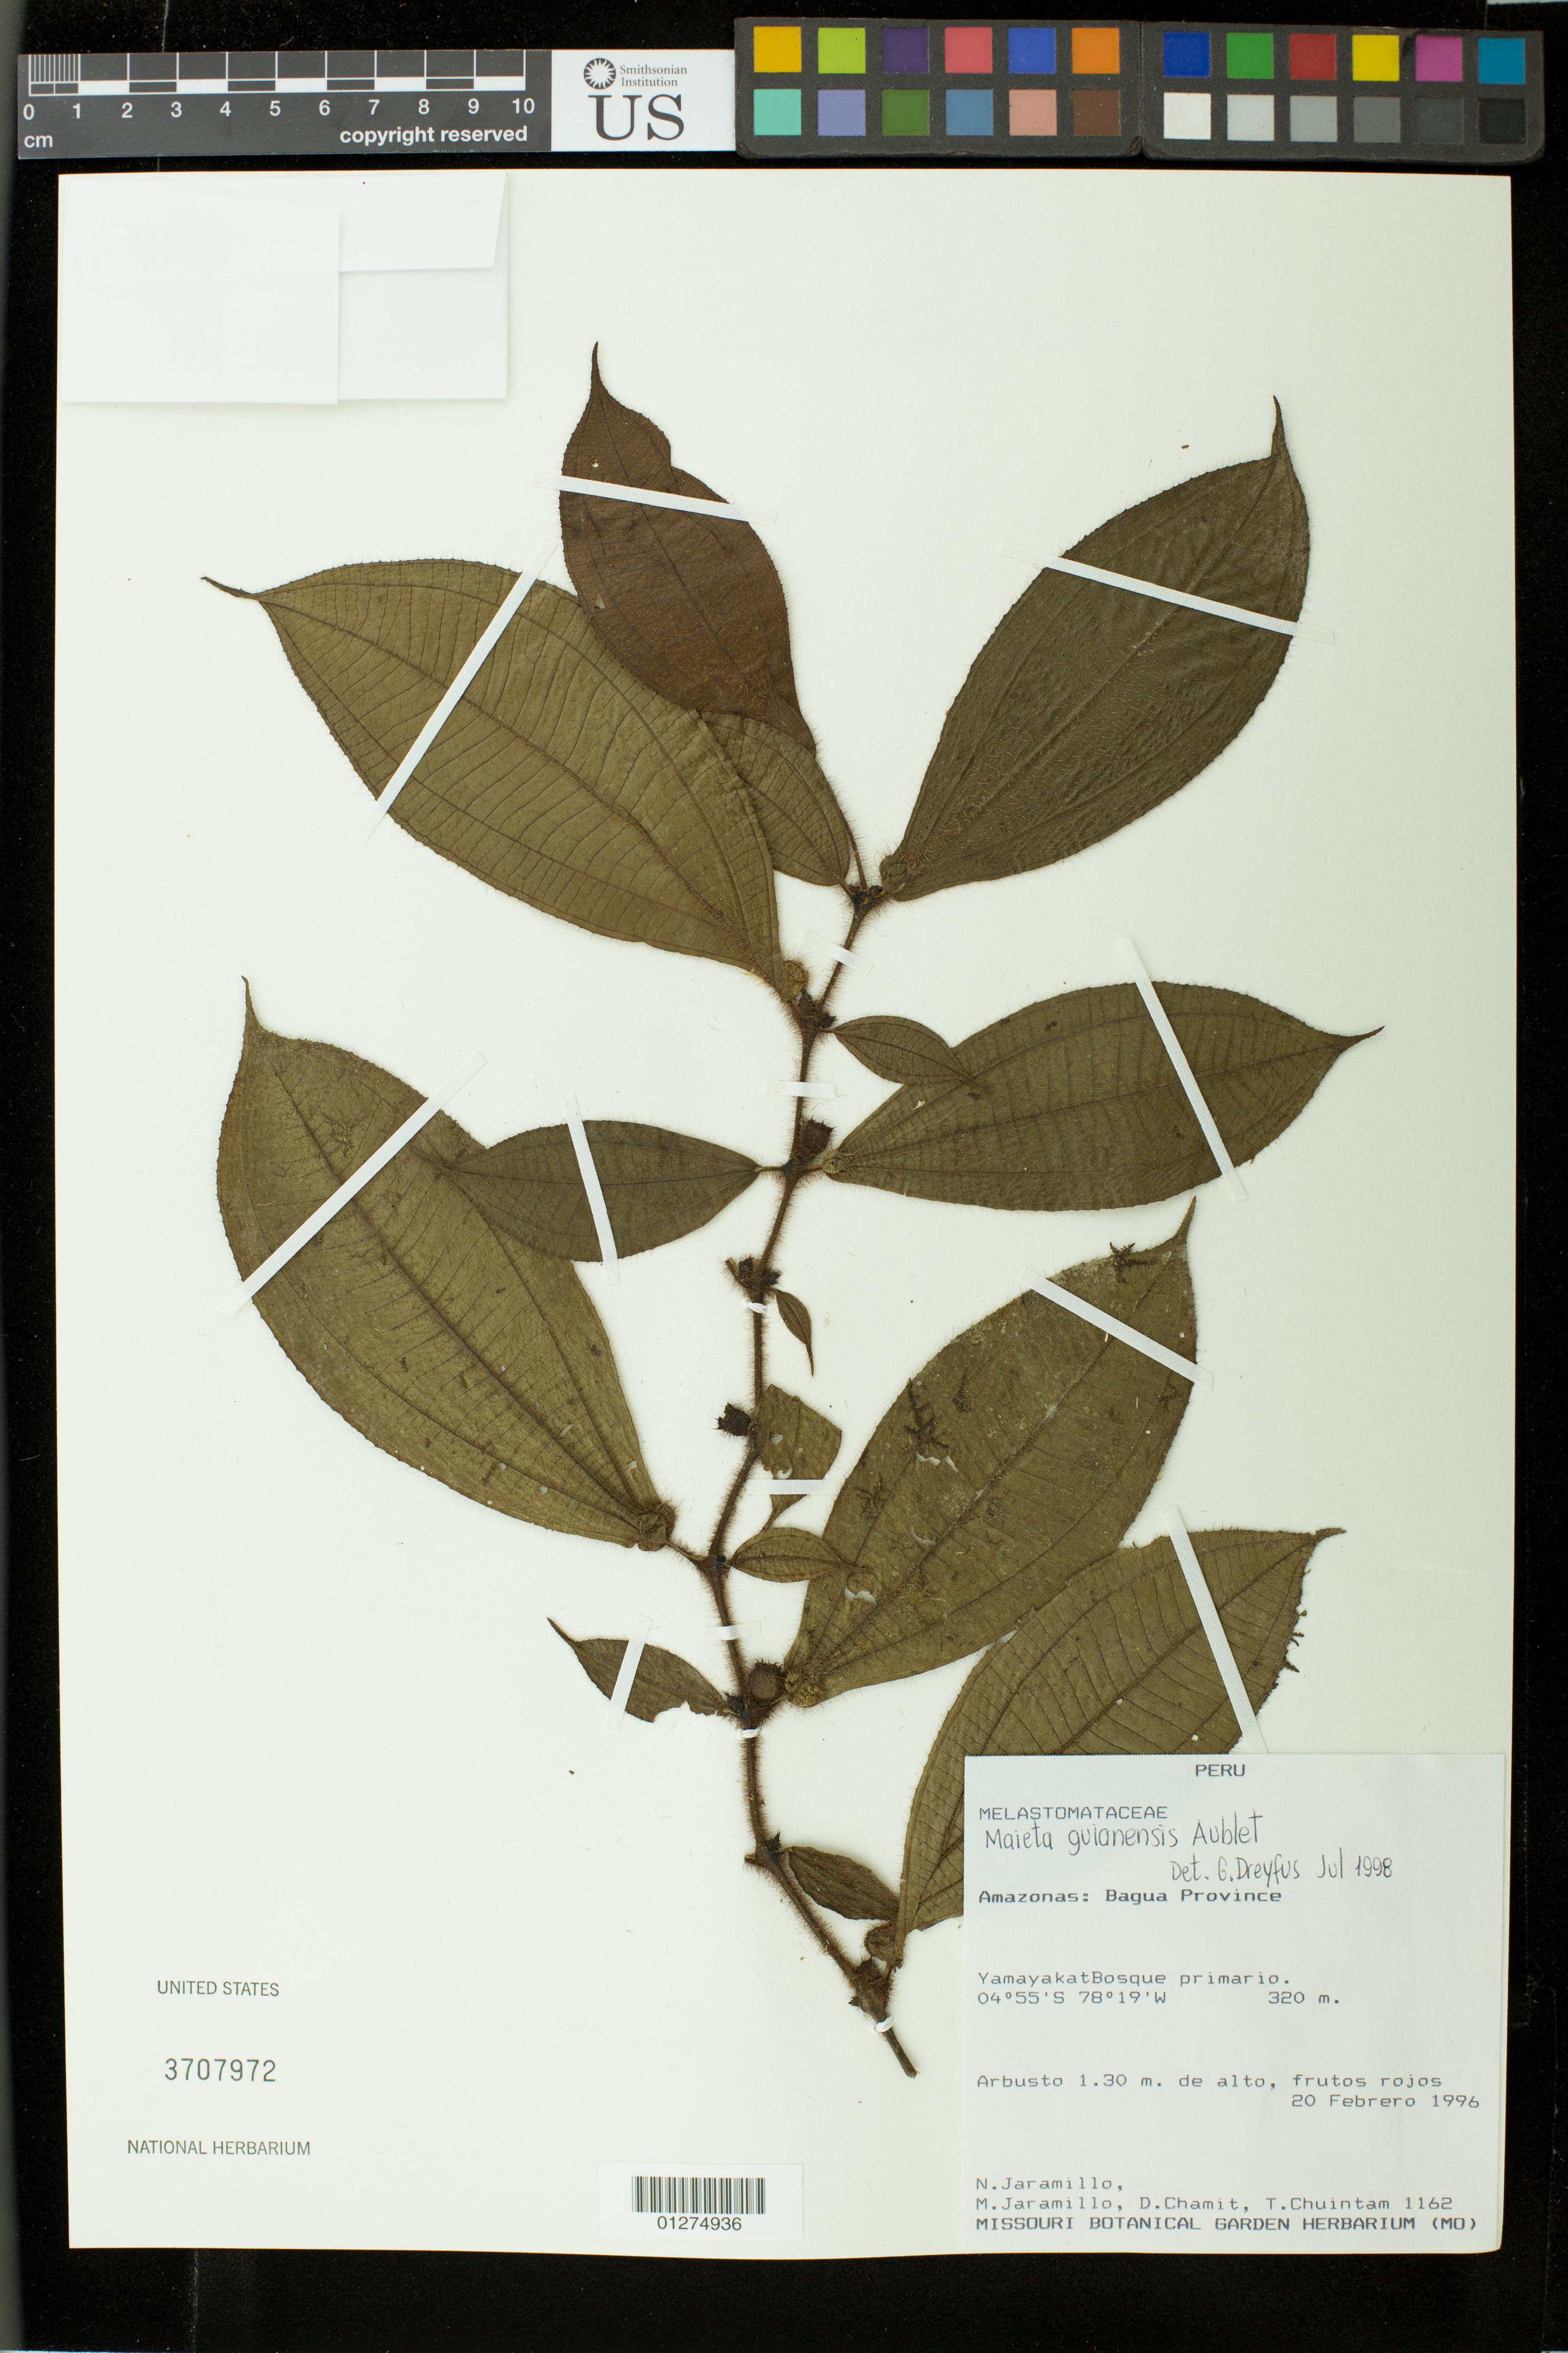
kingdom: Plantae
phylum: Tracheophyta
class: Magnoliopsida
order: Myrtales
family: Melastomataceae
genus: Maieta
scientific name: Maieta guianensis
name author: Aubl.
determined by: Dreyfus, G.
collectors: N. Jaramillo, M. Jaramillo, D. Chamit & T. Chuintam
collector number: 1162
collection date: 1996-02-20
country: Peru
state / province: Amazonas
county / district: Bagua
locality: Yamayakat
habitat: bosque primario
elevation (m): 320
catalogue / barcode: US 3707972